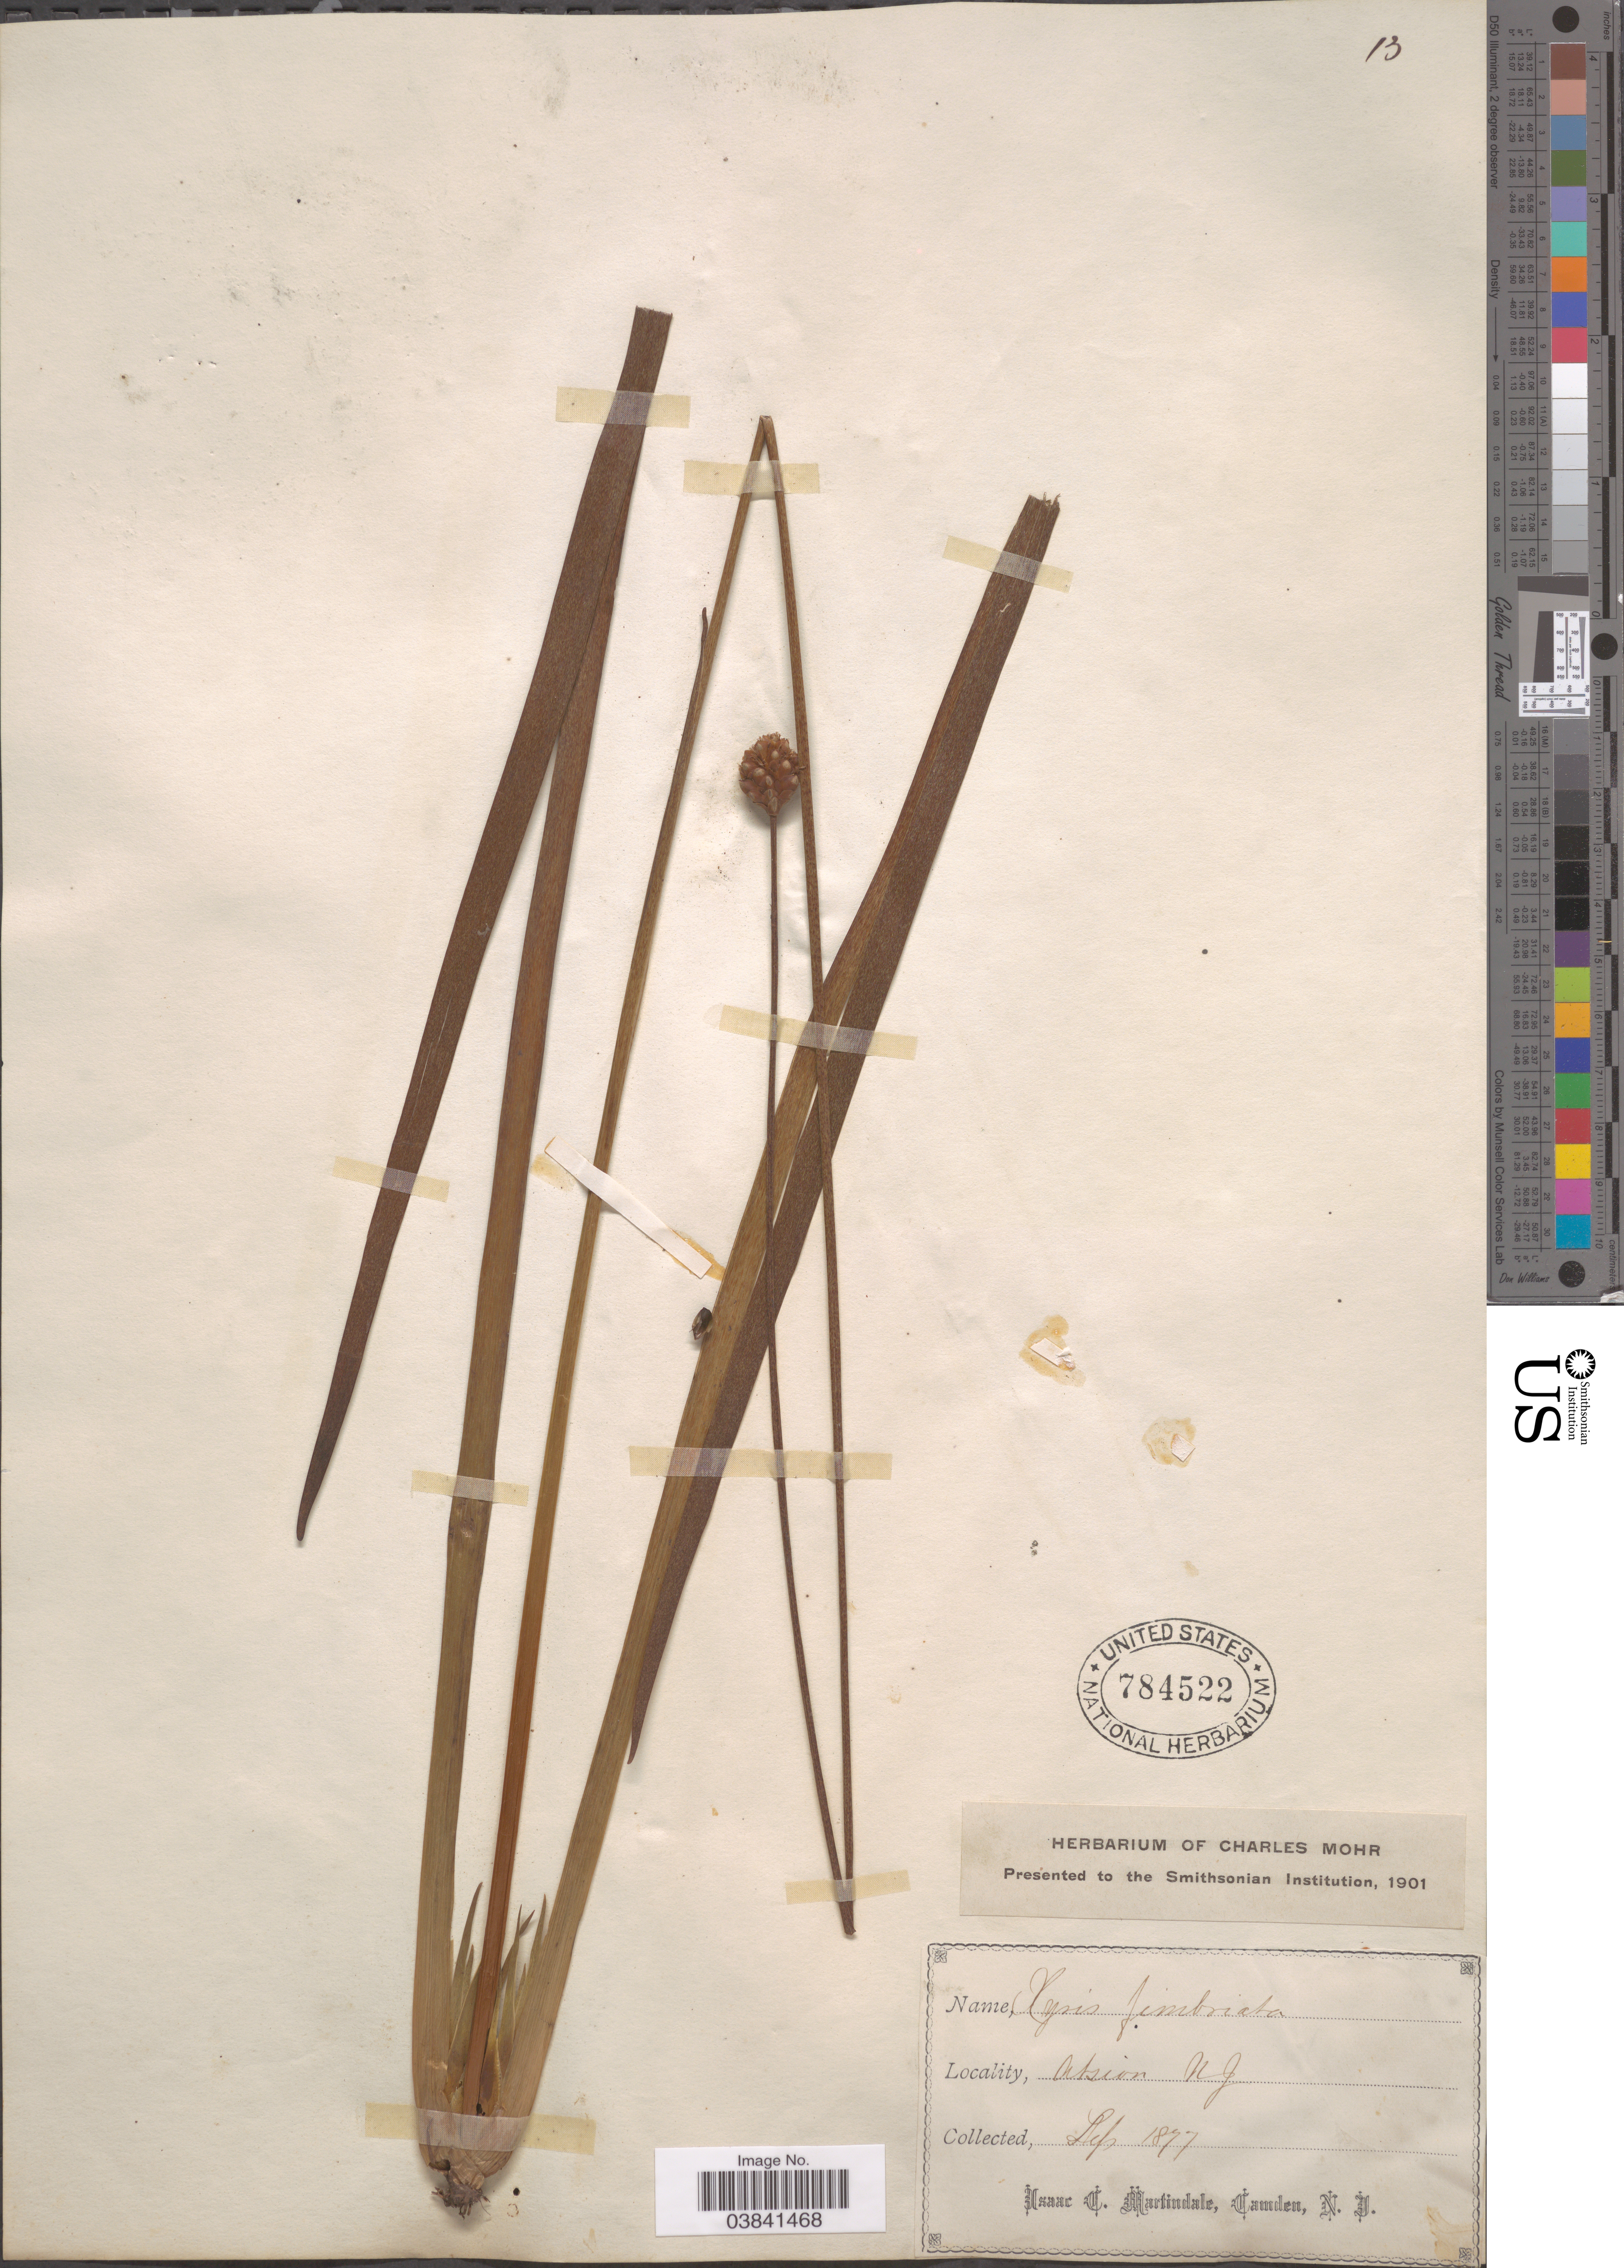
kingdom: Plantae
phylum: Tracheophyta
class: Liliopsida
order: Poales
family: Xyridaceae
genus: Xyris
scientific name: Xyris fimbriata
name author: Elliott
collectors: I. C. Martindale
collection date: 1877-09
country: United States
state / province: New Jersey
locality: Atsion.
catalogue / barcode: US 784522